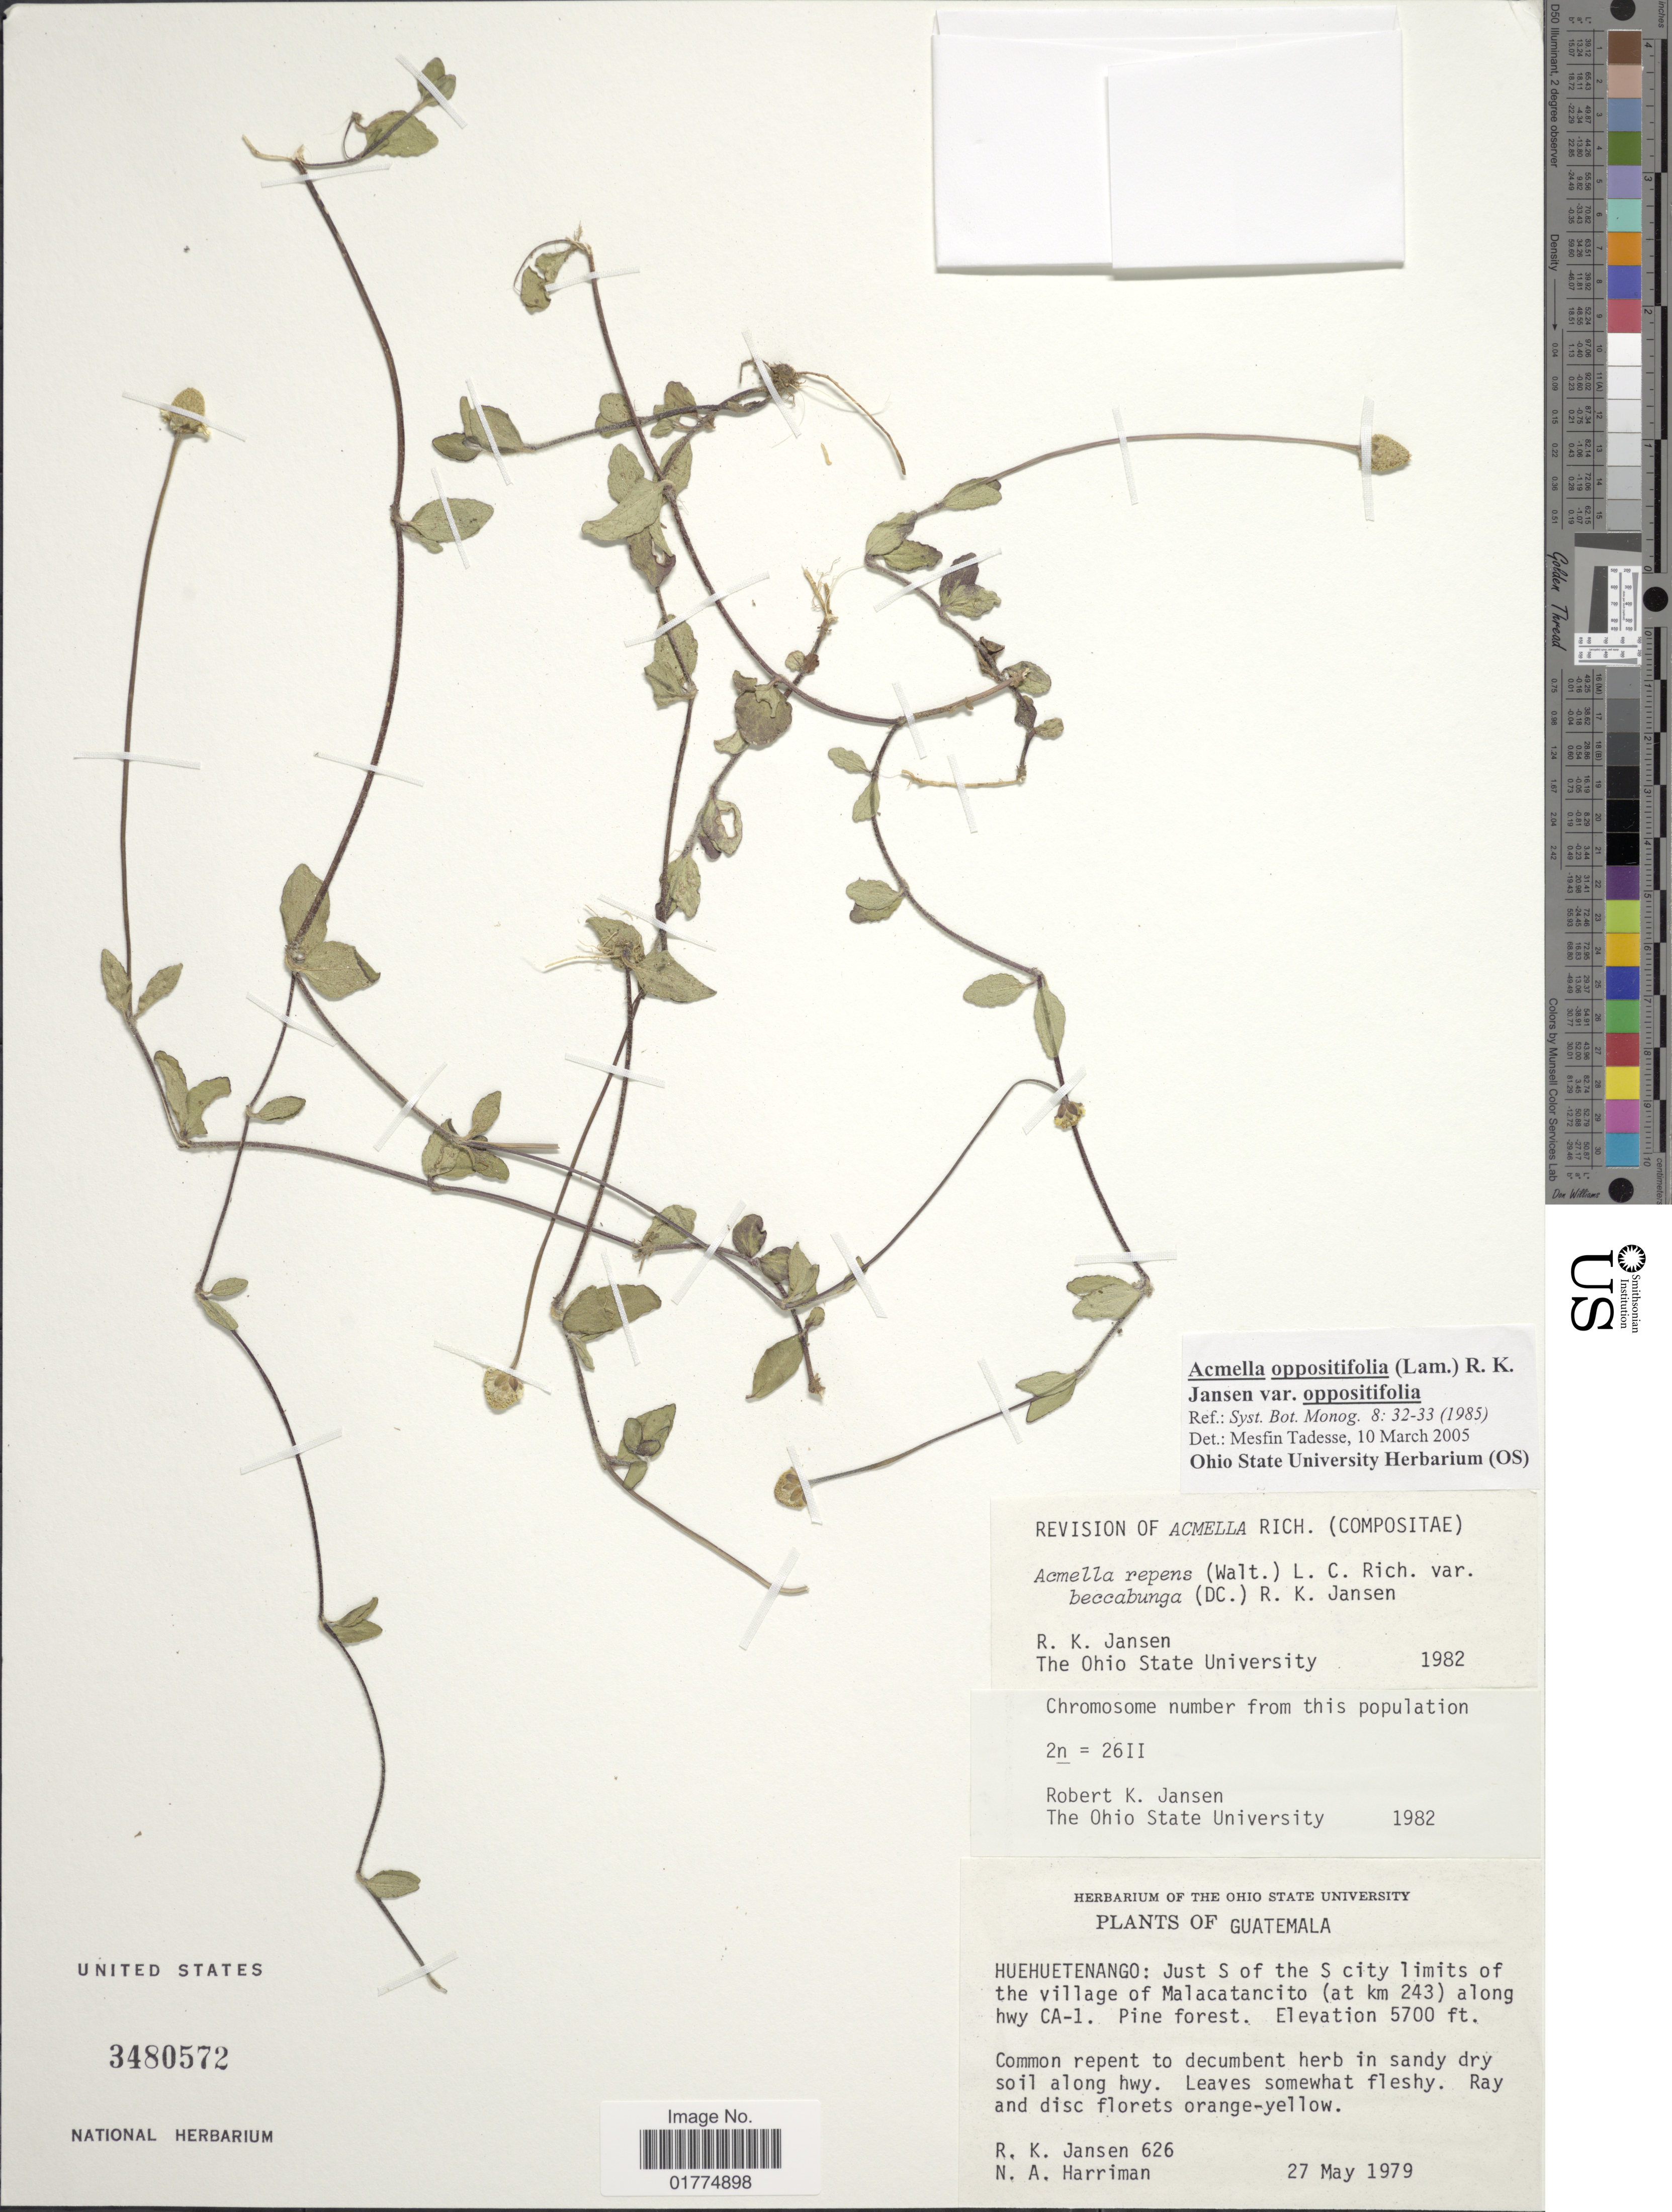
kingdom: Plantae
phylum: Tracheophyta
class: Magnoliopsida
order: Asterales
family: Asteraceae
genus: Acmella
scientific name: Acmella repens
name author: (Walter) Rich.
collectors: R. K. Jansen & N. A. Harriman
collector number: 626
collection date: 1979-05-27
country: Guatemala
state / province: Huehuetenango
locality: Huehuetenango: Just S of the S city limits of the village of Malacatancito (at km 243) along hwy CA-1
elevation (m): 1737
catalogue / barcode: US 3480572